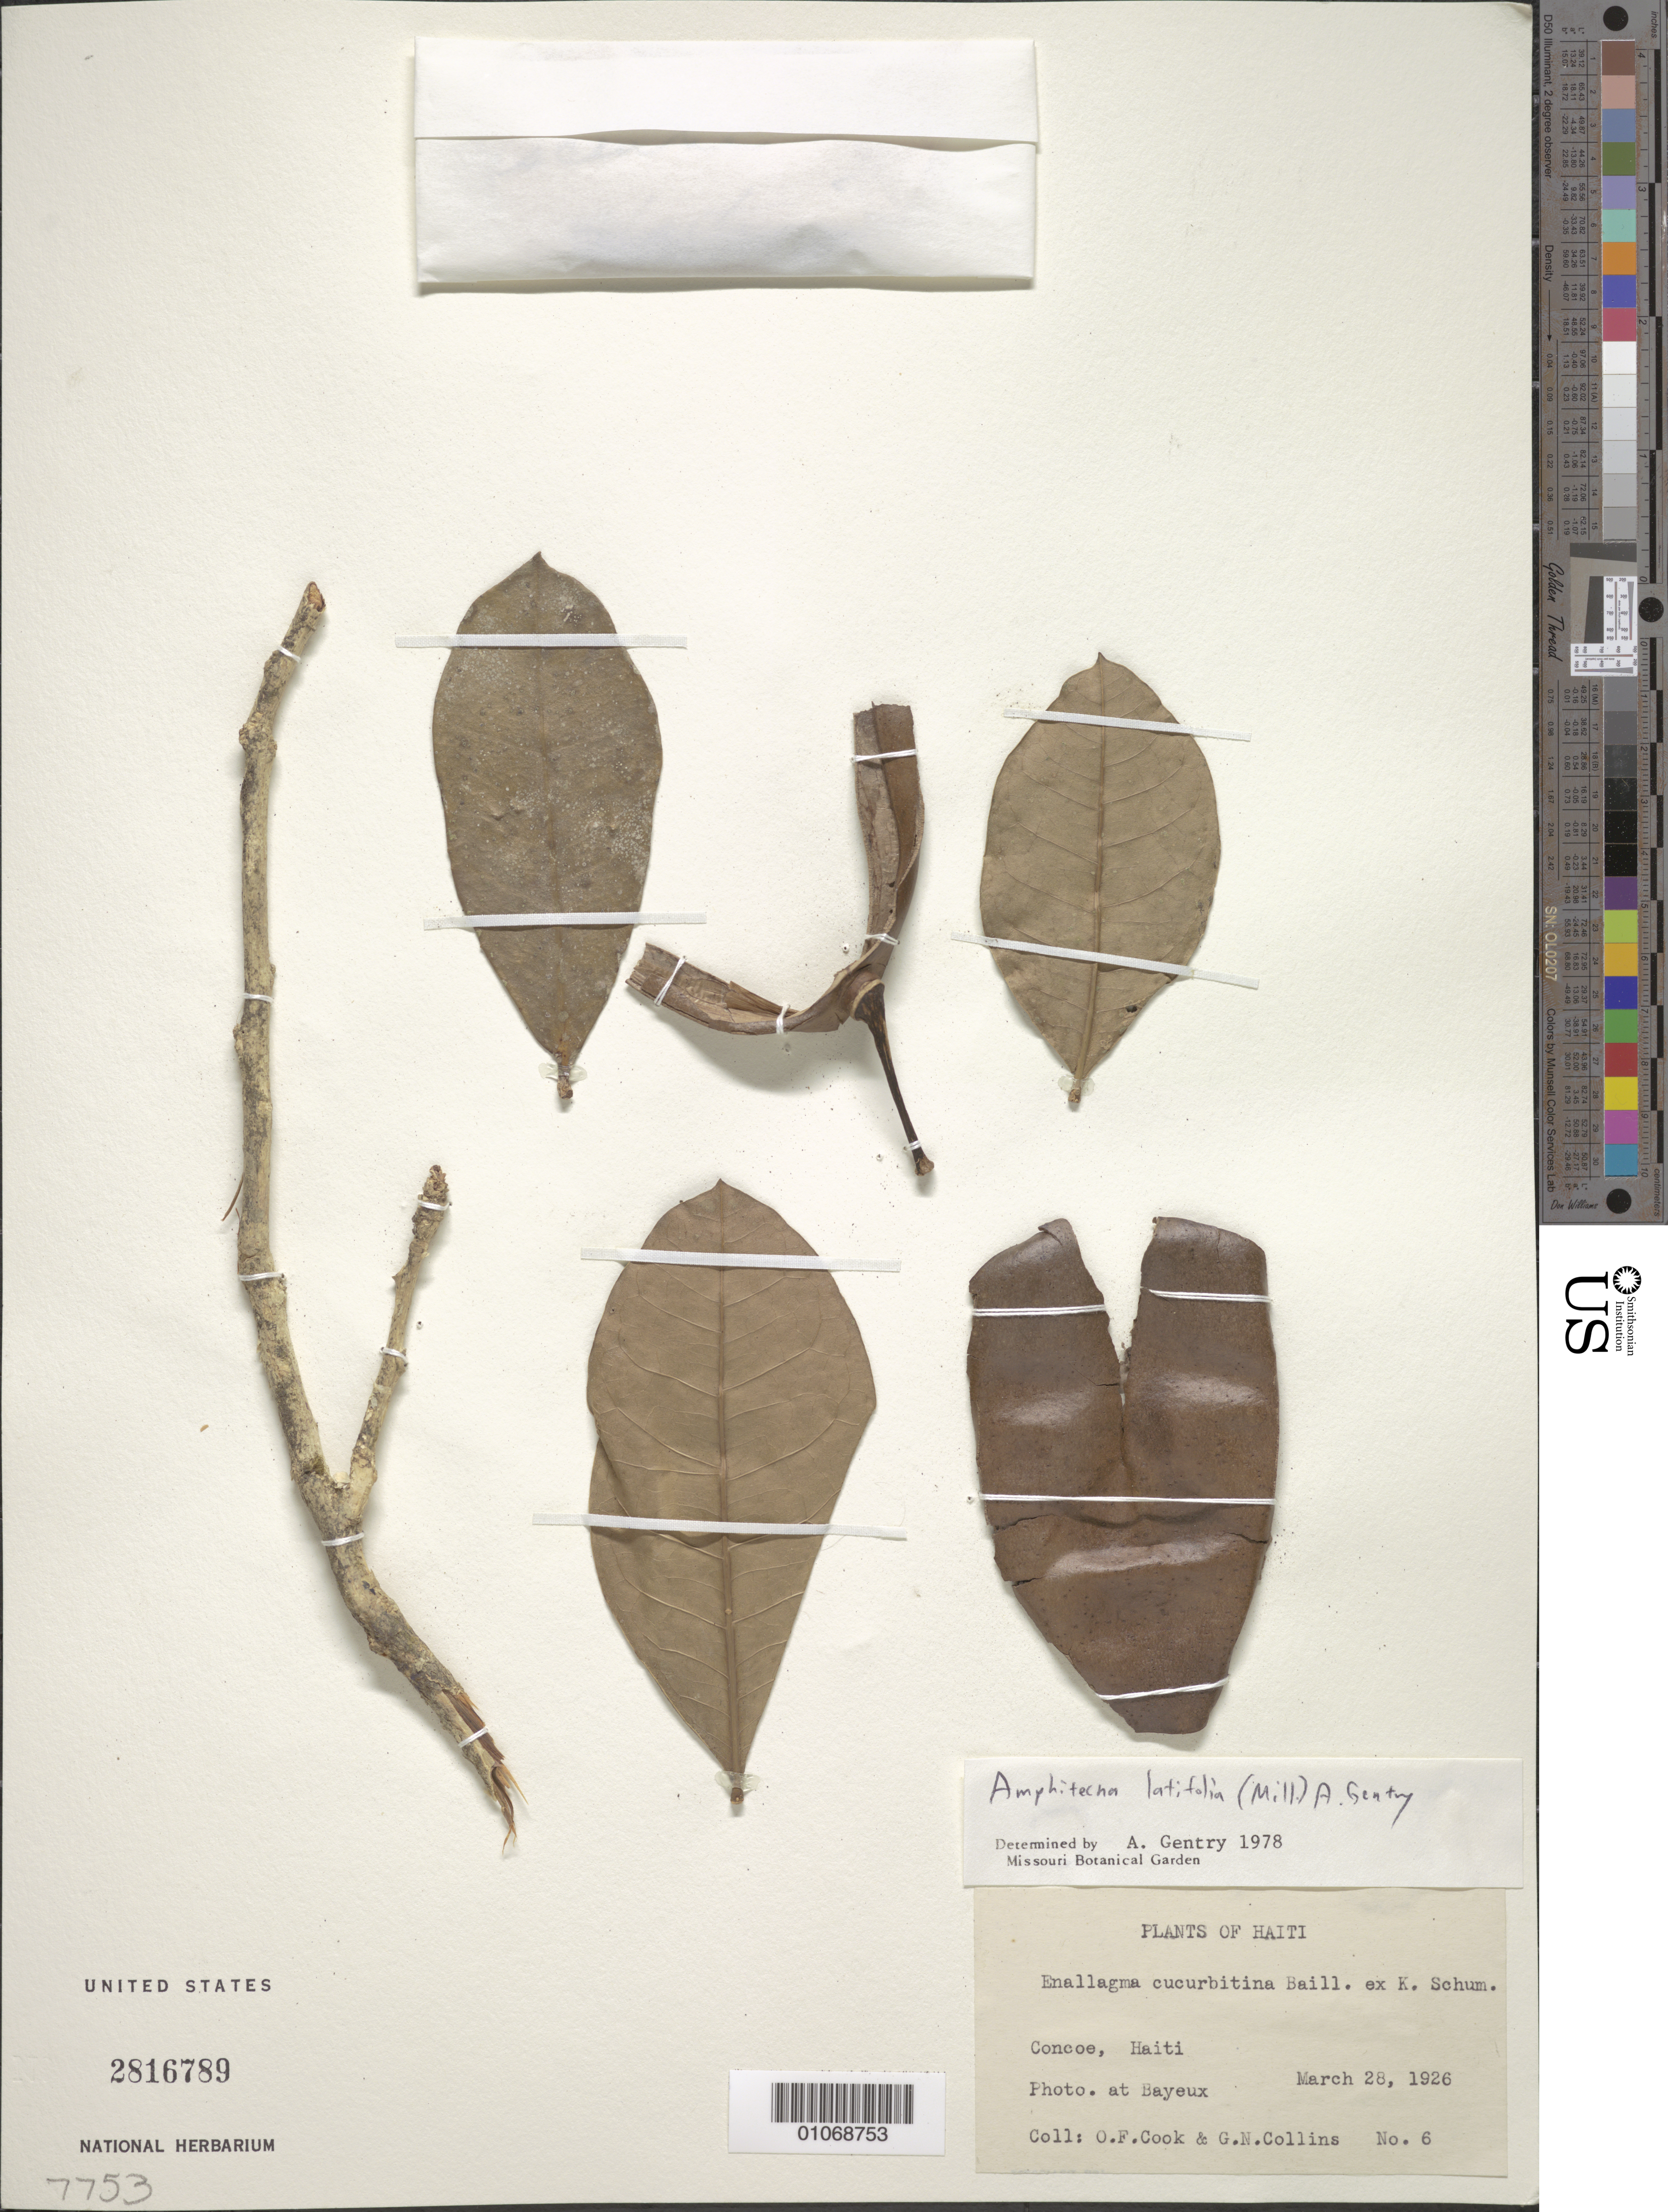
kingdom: Plantae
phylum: Tracheophyta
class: Magnoliopsida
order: Lamiales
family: Bignoniaceae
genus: Amphitecna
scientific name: Amphitecna latifolia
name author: (Mill.) A.H. Gentry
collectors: O. F. Cook & G. Collins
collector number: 6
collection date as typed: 28 Mar 1926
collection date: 1926-03-28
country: Haiti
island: Hispaniola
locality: Concoe, Haiti.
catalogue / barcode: US 2816789